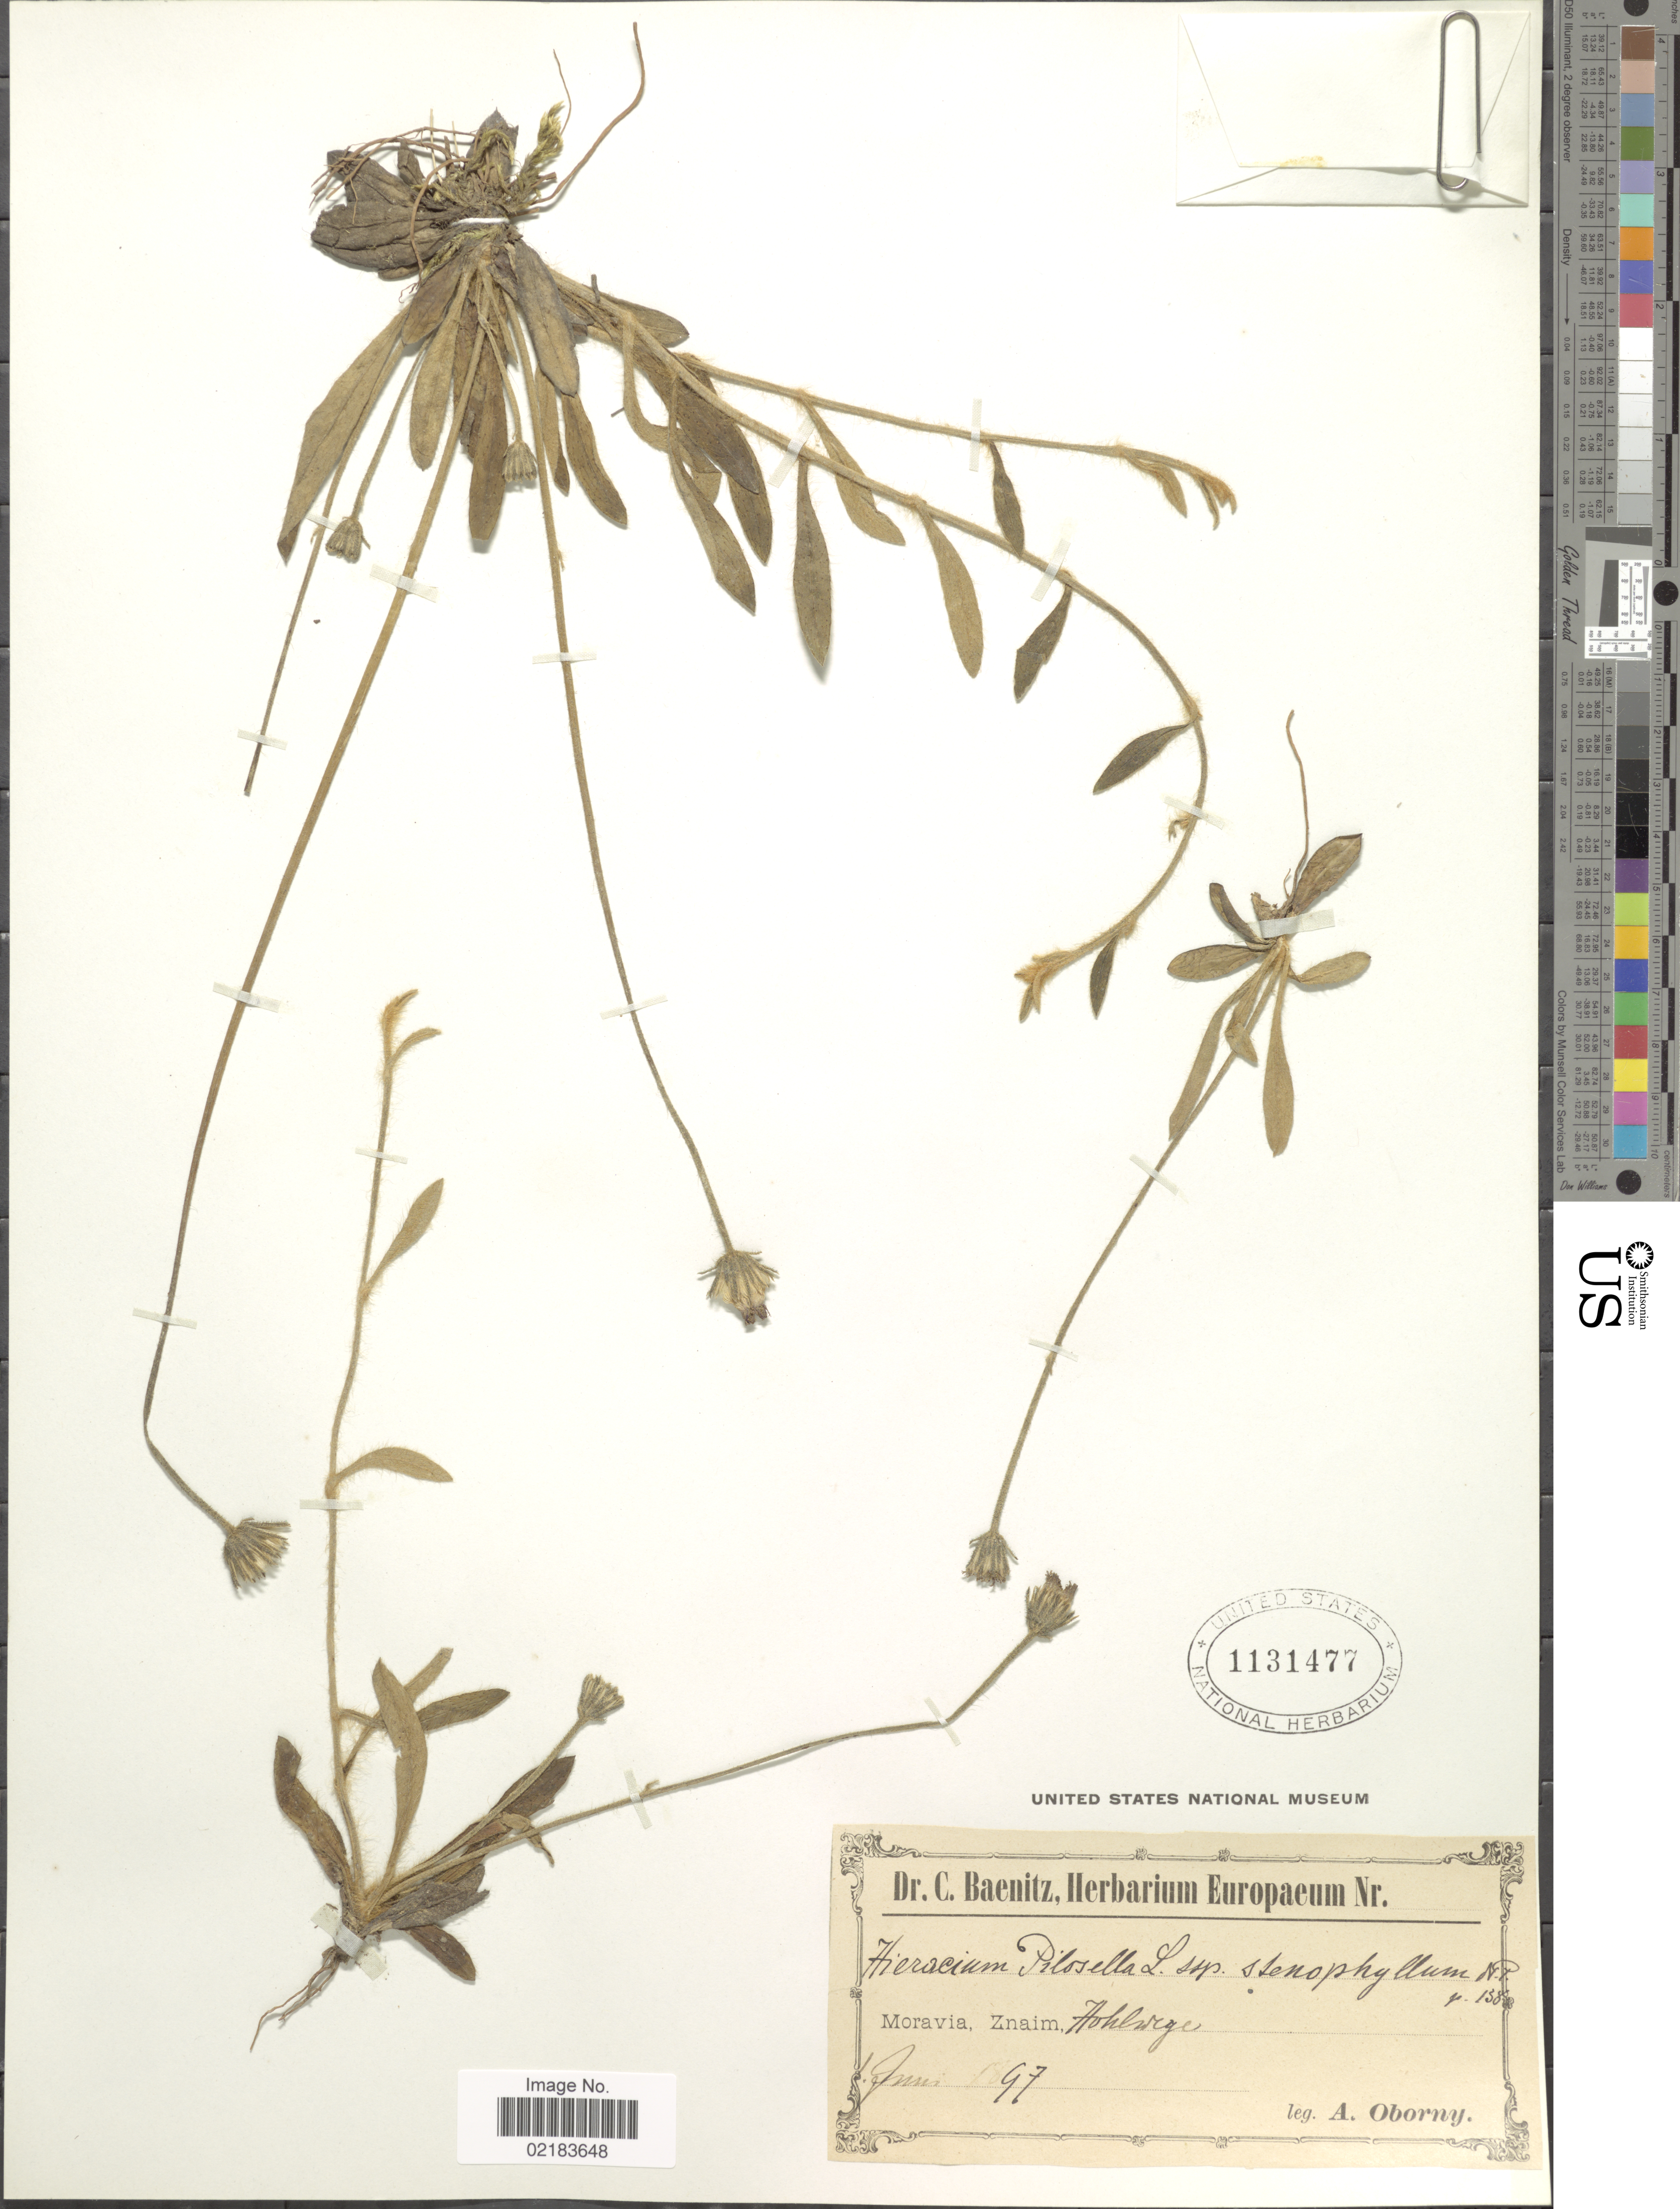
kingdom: Plantae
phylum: Tracheophyta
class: Magnoliopsida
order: Asterales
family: Asteraceae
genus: Pilosella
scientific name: Pilosella officinarum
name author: Vaill.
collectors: A. Oborny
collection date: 1897-06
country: Czechia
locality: Moravia, Znaim, Hohlweges. [interpreted]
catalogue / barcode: US 1131477